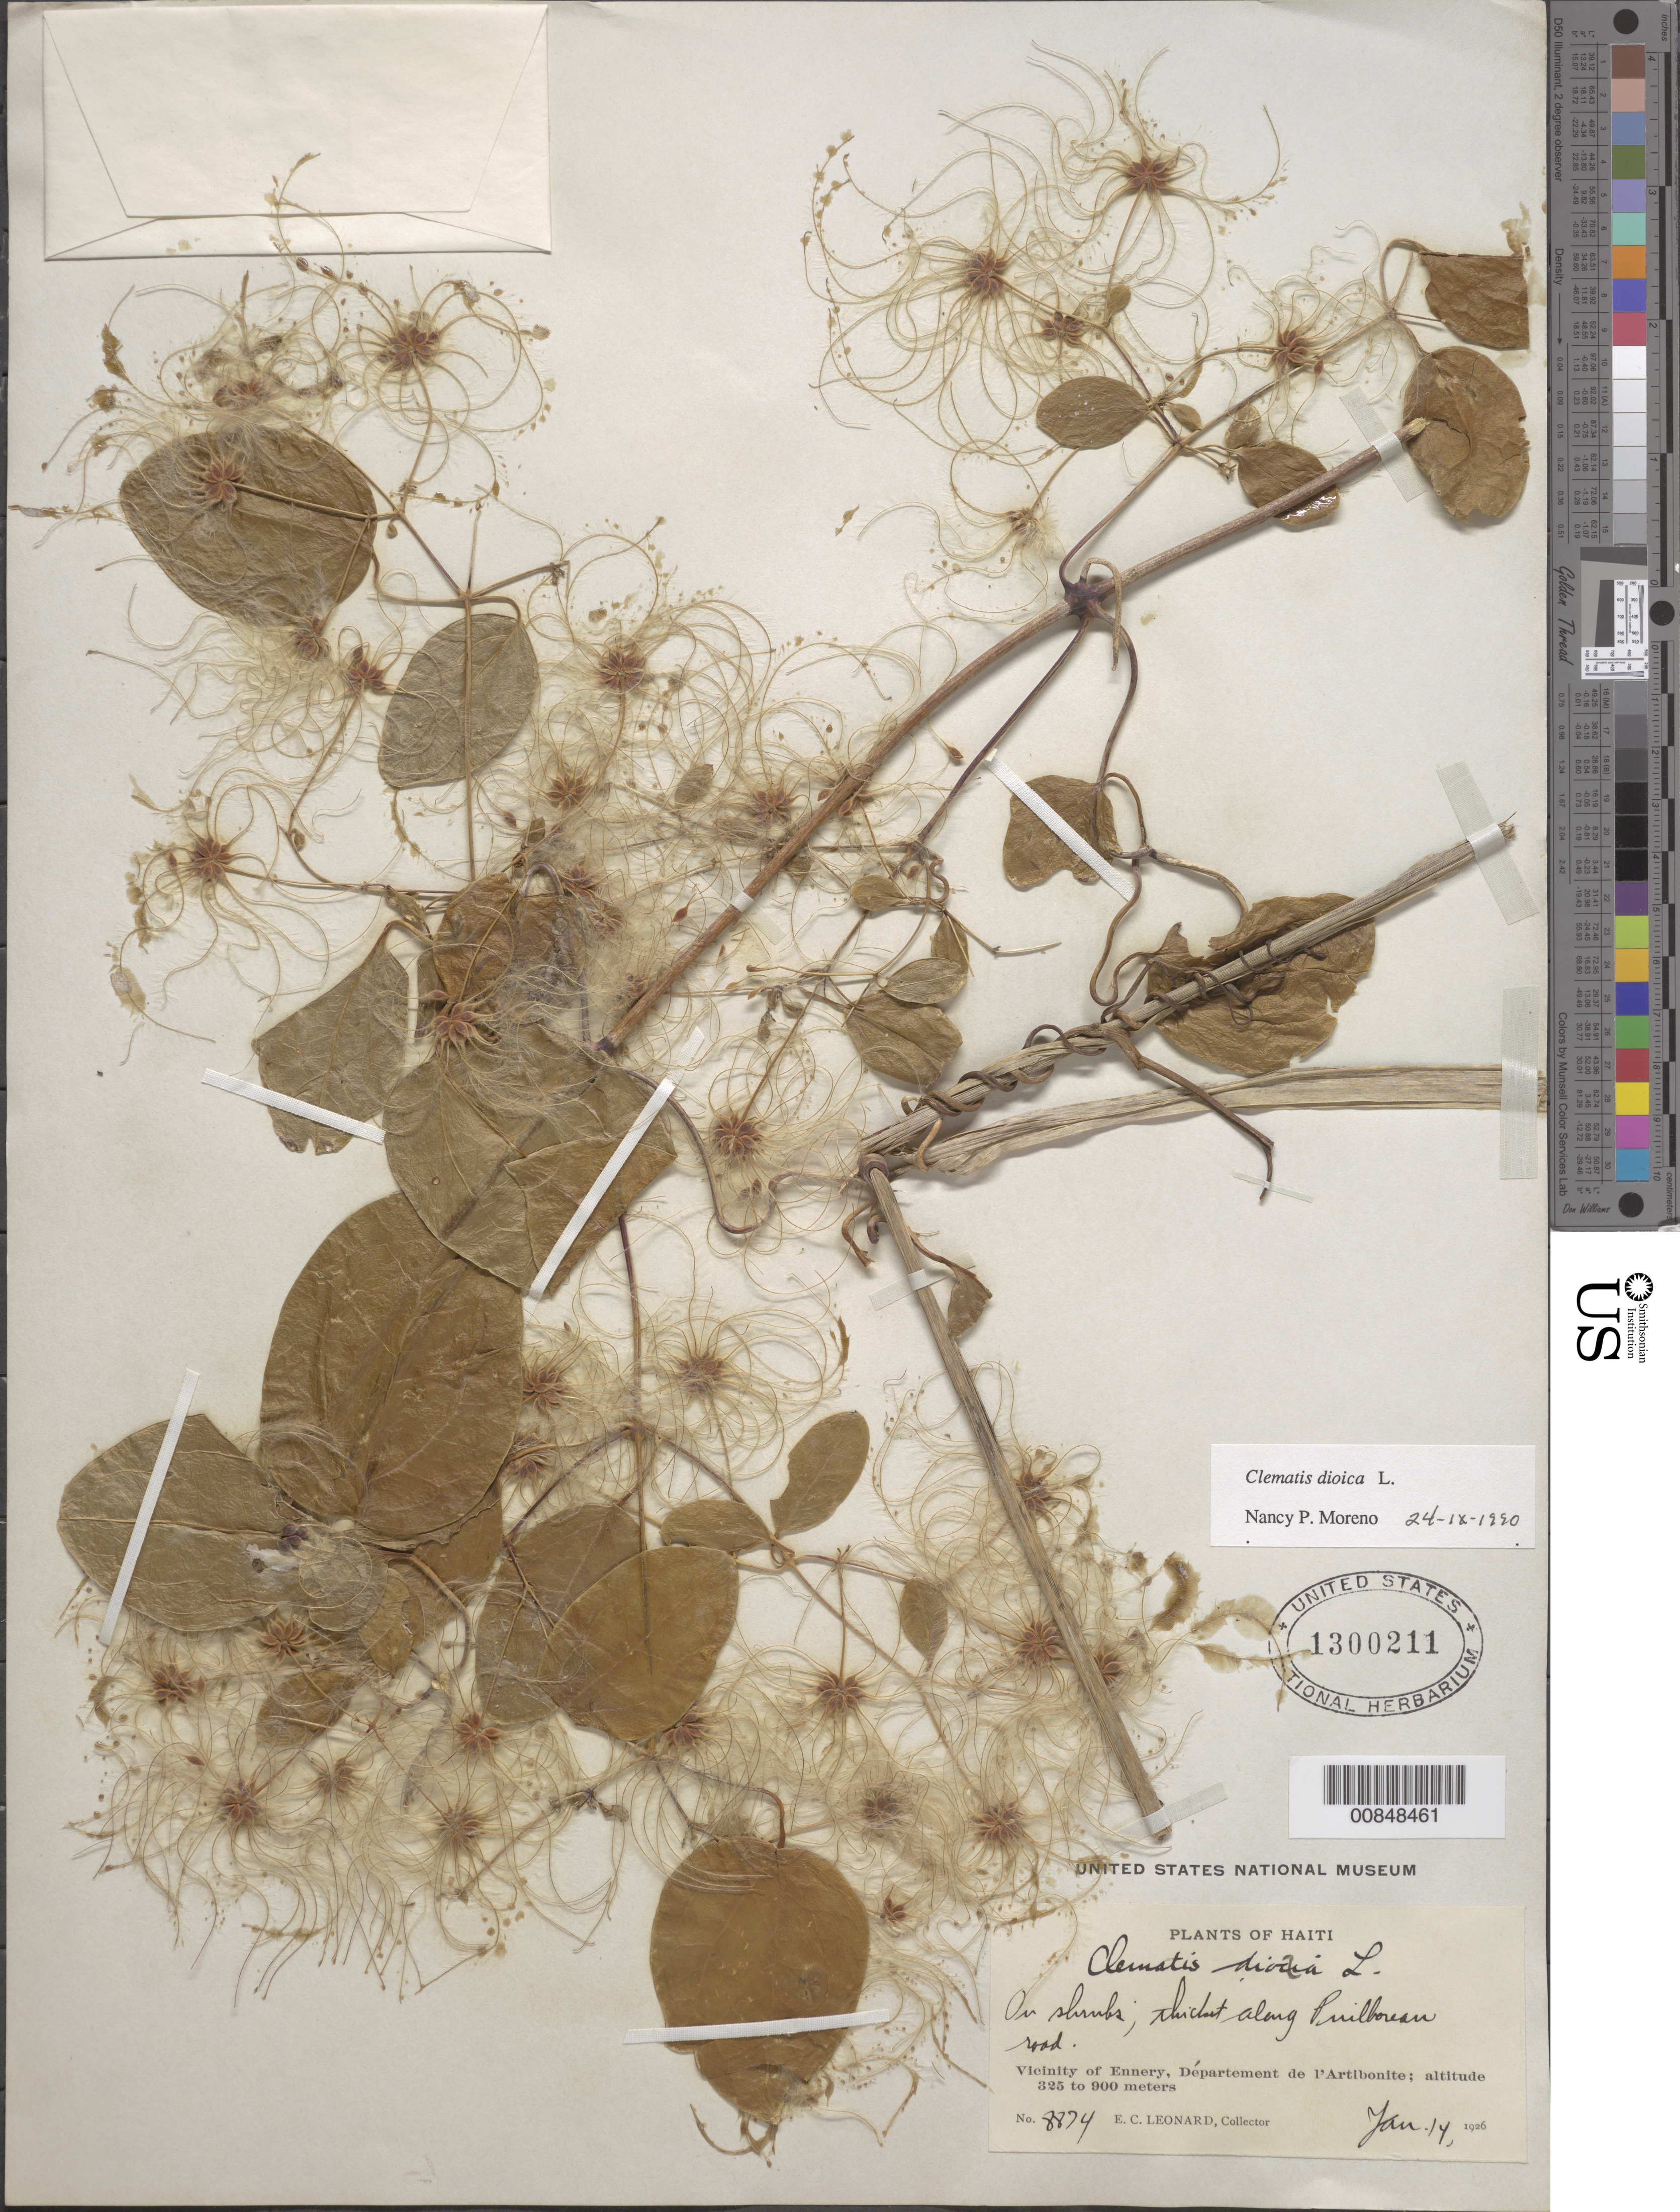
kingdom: Plantae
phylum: Tracheophyta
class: Magnoliopsida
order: Ranunculales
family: Ranunculaceae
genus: Clematis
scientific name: Clematis dioica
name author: L.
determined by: Moreno, N. P.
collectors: E. C. Leonard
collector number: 8874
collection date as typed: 14 Jan 1926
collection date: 1926-01-14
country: Haiti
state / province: Artibonite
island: Hispaniola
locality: Vicinity of Ennery. Along Puilboreau road.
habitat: On shrubs. Thickets.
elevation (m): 325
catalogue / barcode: US 1300211